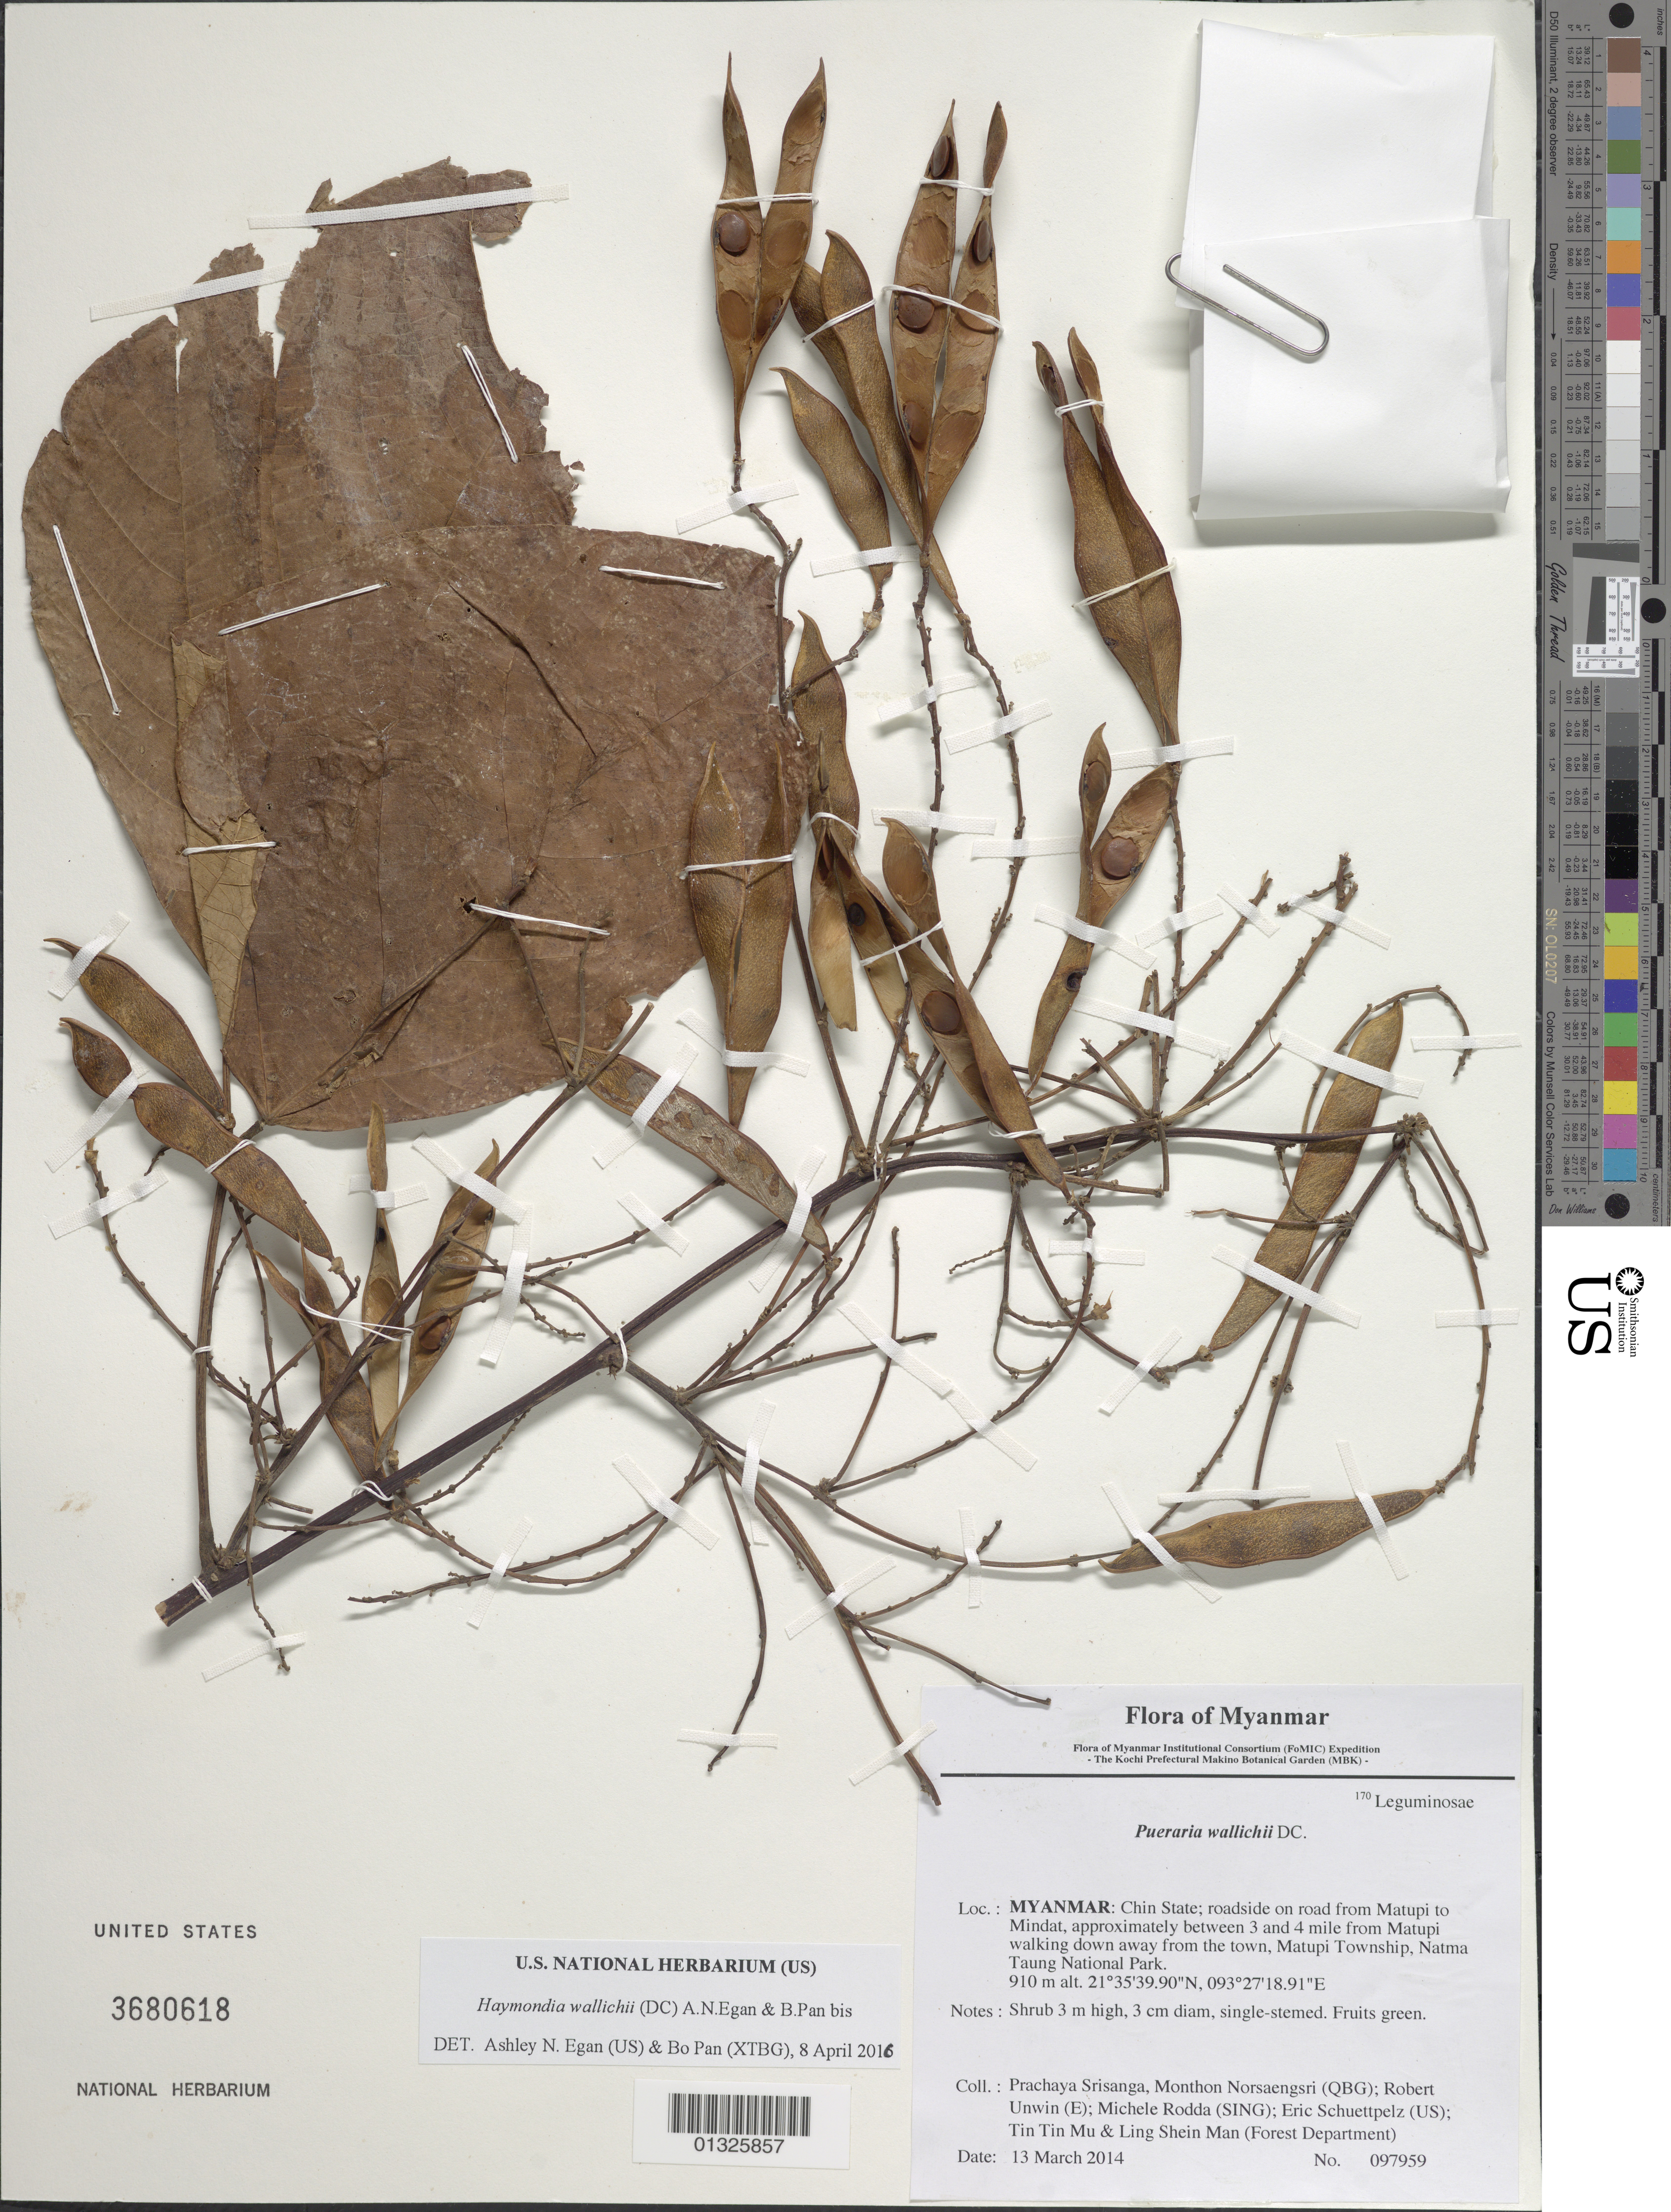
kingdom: Plantae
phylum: Tracheophyta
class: Magnoliopsida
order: Fabales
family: Fabaceae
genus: Haymondia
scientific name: Haymondia wallichii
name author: (DC.) A.N. Egan & B. Pan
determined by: Egan, Ashley N., (US), Smithsonian Institution - National Museum of Natural History (UNITED STATES)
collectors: P. Srisanga, M. Norsaengsri, R. Unwin, M. Rodda, E. Schuettpelz, Tin Tin Mu & Ling Shein Man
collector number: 97959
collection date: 2014-03-13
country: Myanmar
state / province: Chin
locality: Roadside on road from Matupi to Mindat, approximately between 3 and 4 mile from Matupi walking down away from the town, Matupi Township, Natma Taung National Park.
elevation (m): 910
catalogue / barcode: US 3680618